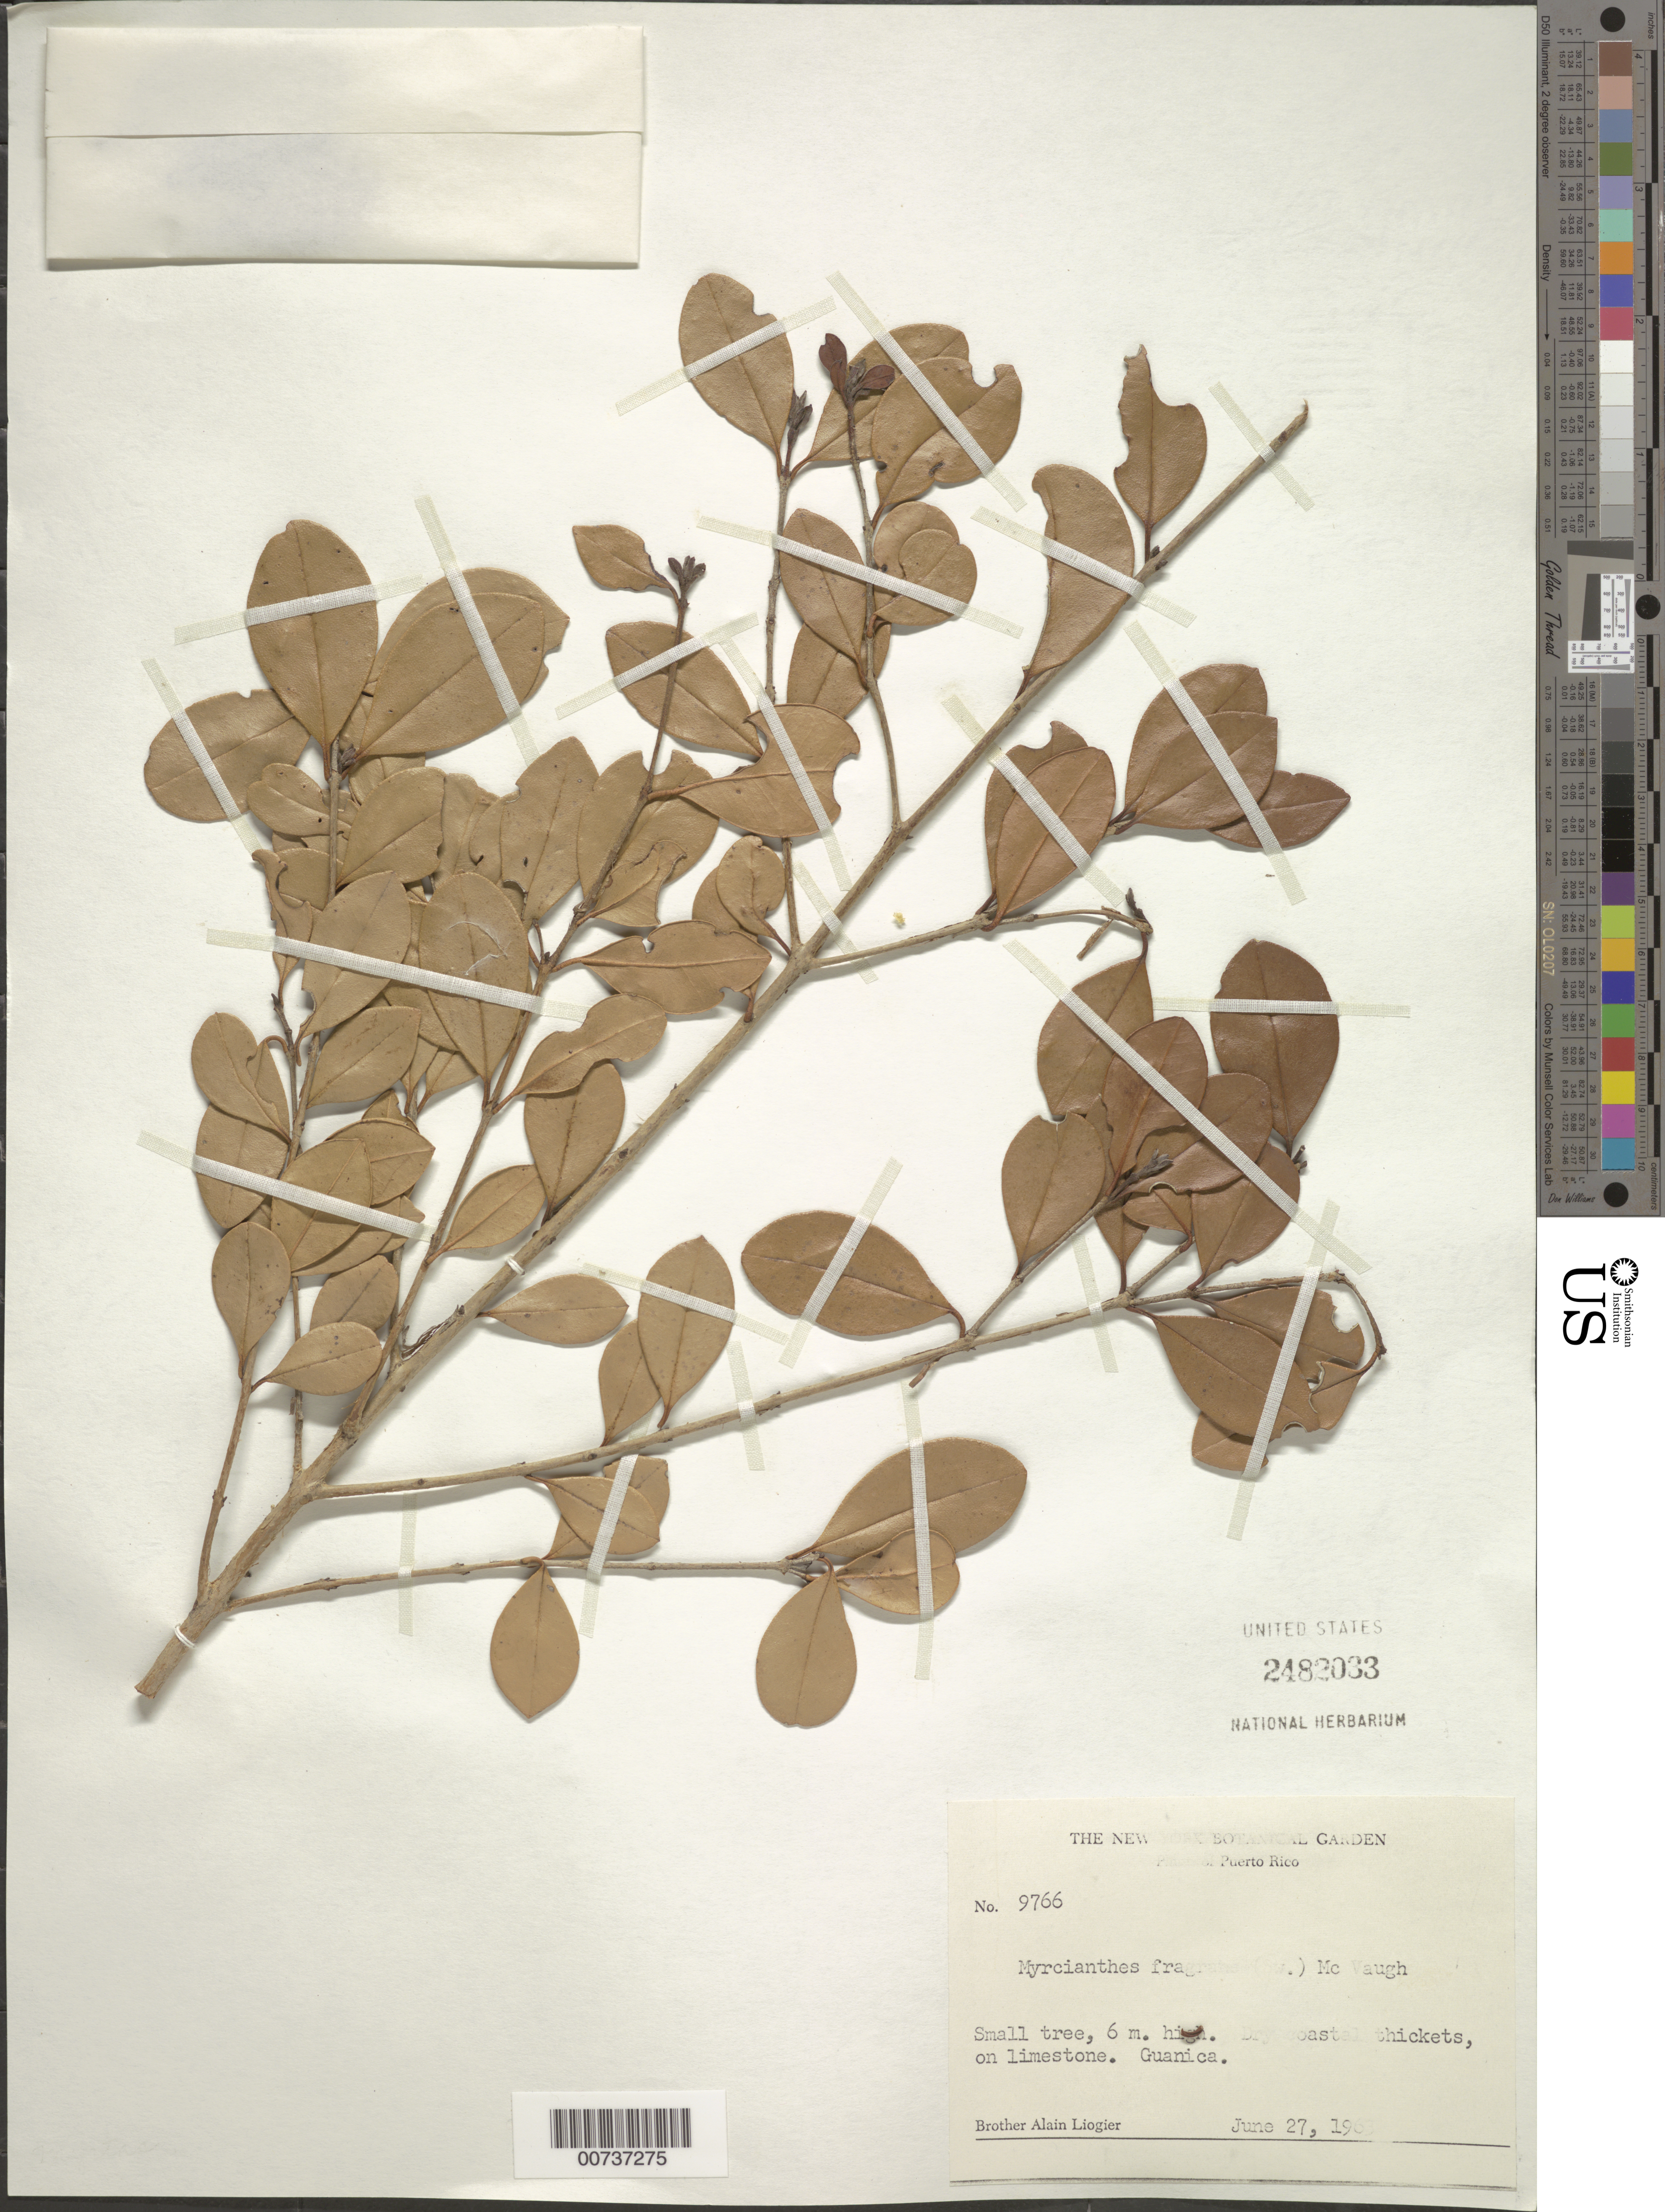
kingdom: Plantae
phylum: Tracheophyta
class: Magnoliopsida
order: Myrtales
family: Myrtaceae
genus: Myrcianthes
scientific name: Myrcianthes fragrans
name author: (Sw.) McVaugh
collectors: A. H. Liogier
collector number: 9766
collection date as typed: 27 Jun 1963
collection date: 1963-06-27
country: Puerto Rico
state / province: Guánica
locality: Guánica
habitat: Dry coastal thickets, on limestone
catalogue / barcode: US 2482033